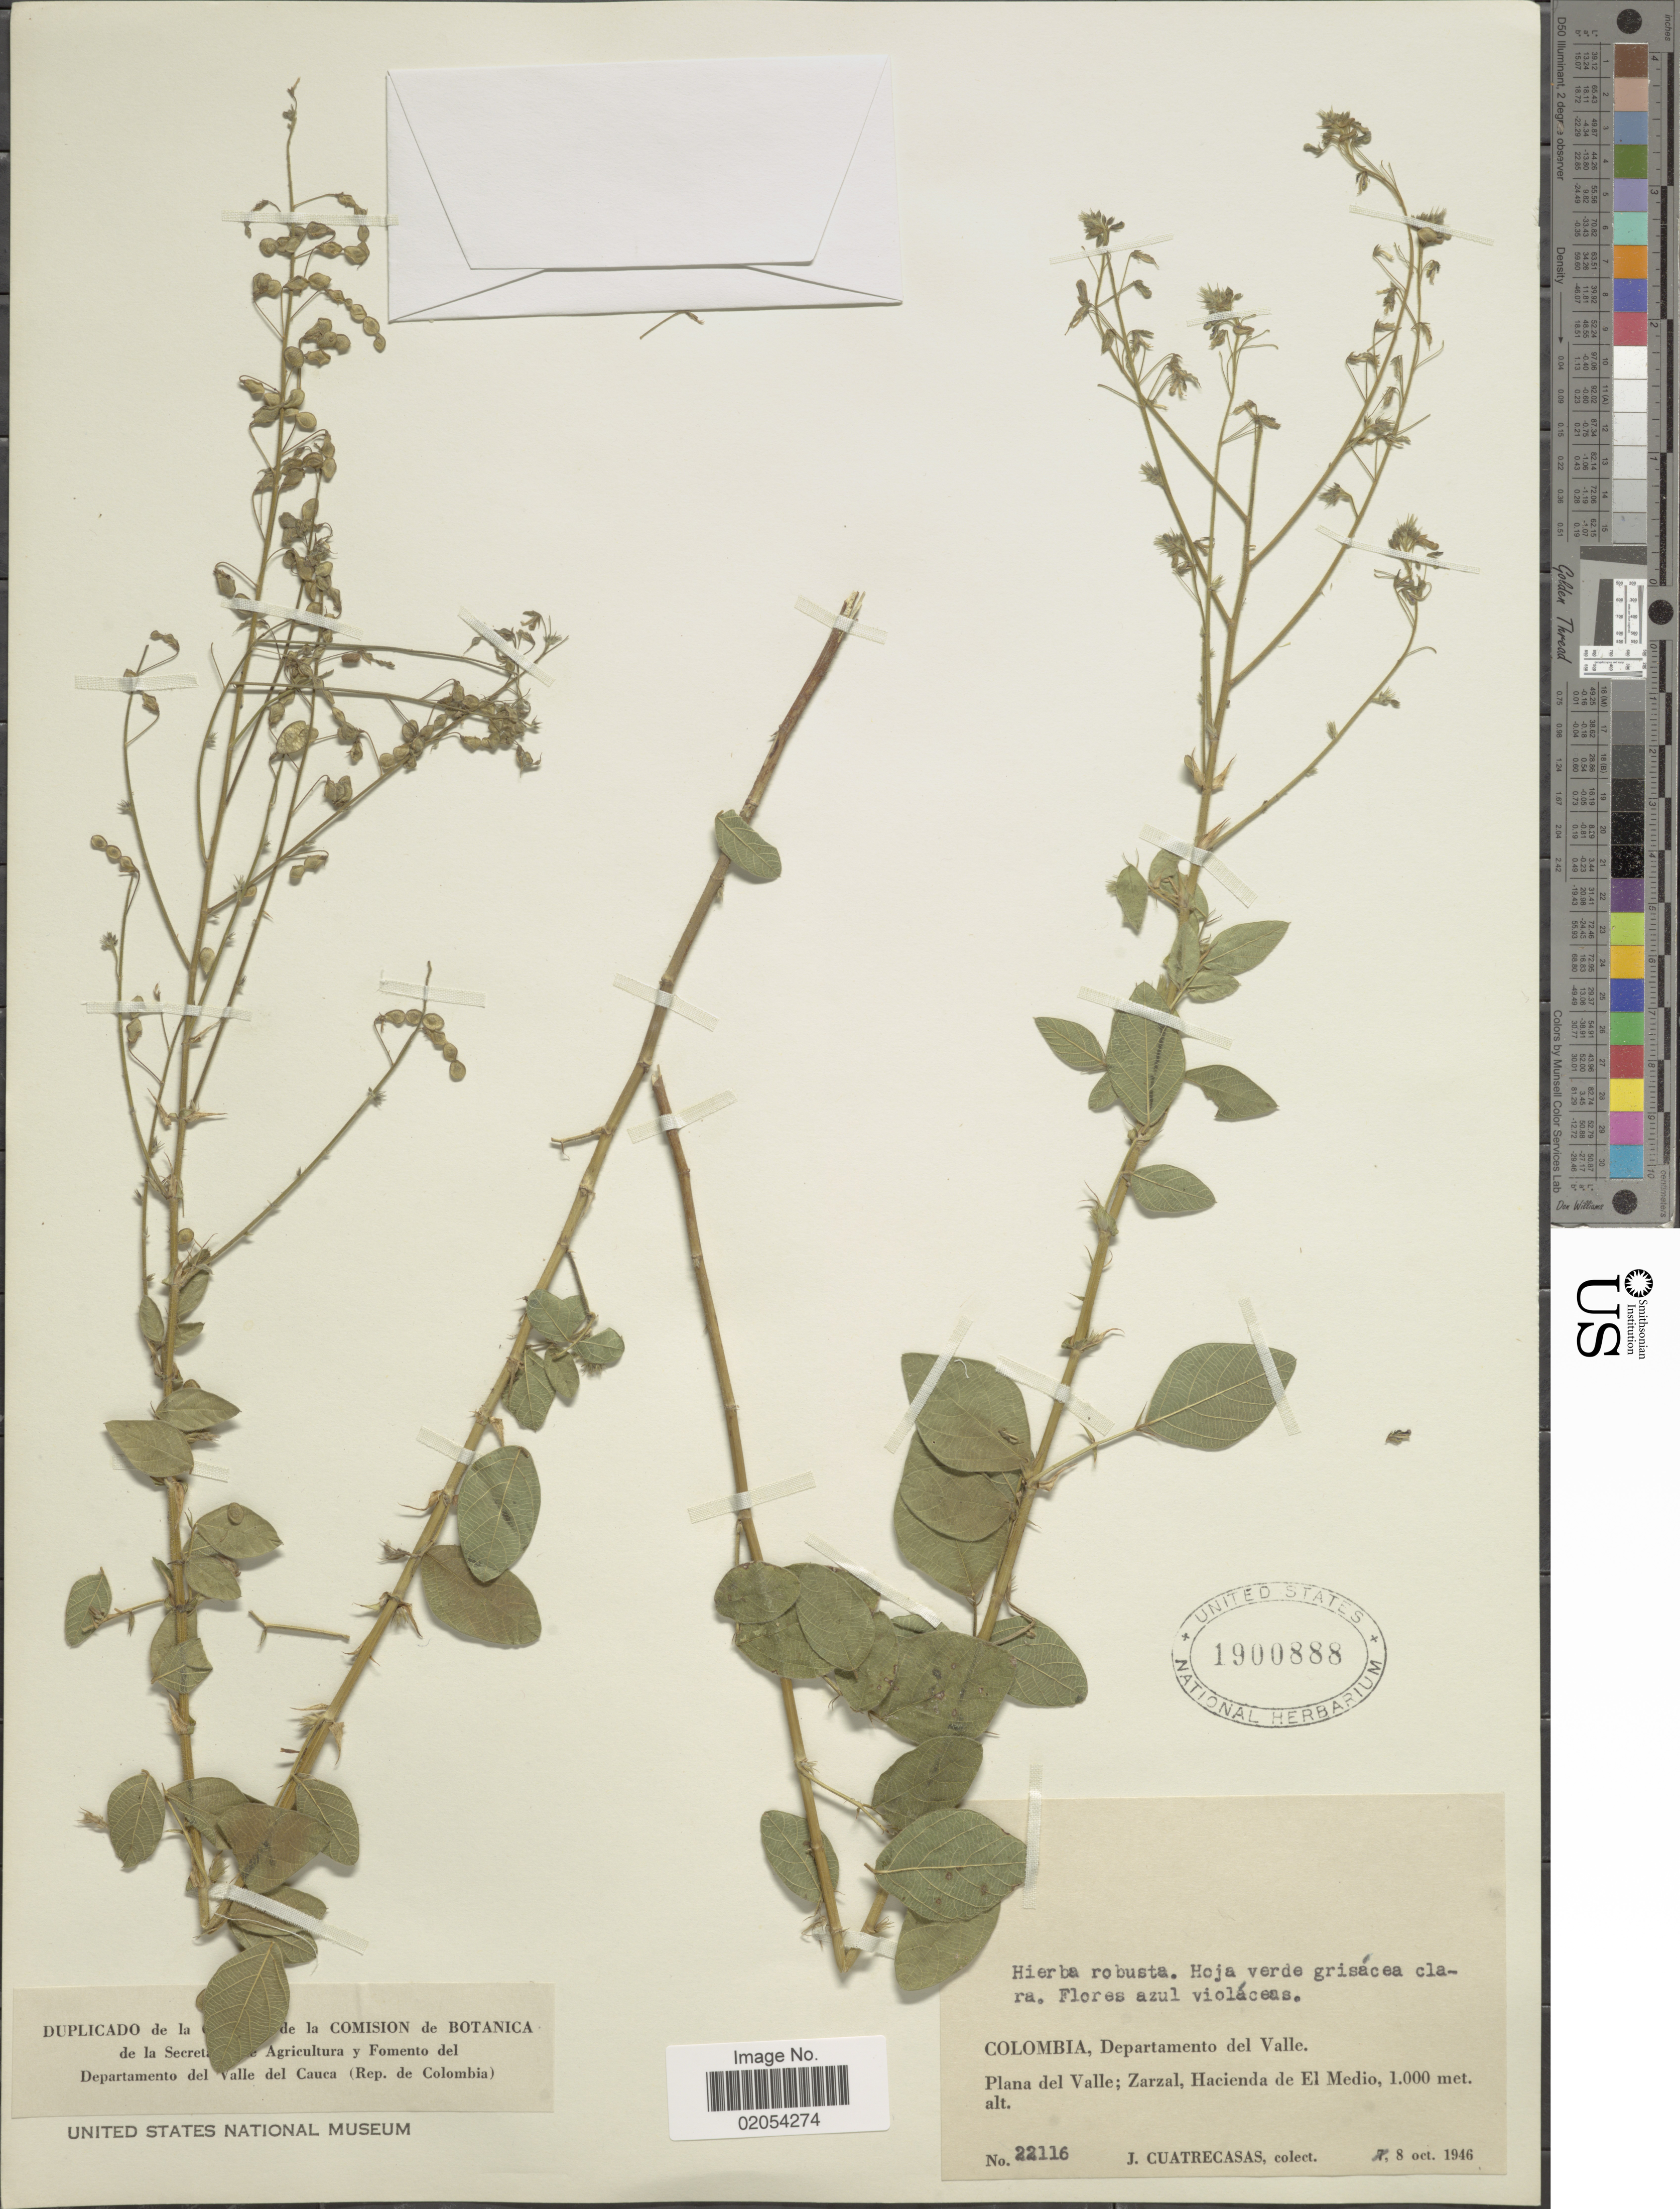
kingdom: Plantae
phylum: Tracheophyta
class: Magnoliopsida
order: Fabales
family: Fabaceae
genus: Desmodium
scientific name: Desmodium sp.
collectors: J. Cuatrecasas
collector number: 22116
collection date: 1946-10-08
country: Colombia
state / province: Valle del Cauca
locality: Colombia, Departamento del Valle. Plana del Valle; Zaral, Hacienda de El Medio.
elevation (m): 1000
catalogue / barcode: US 1900888